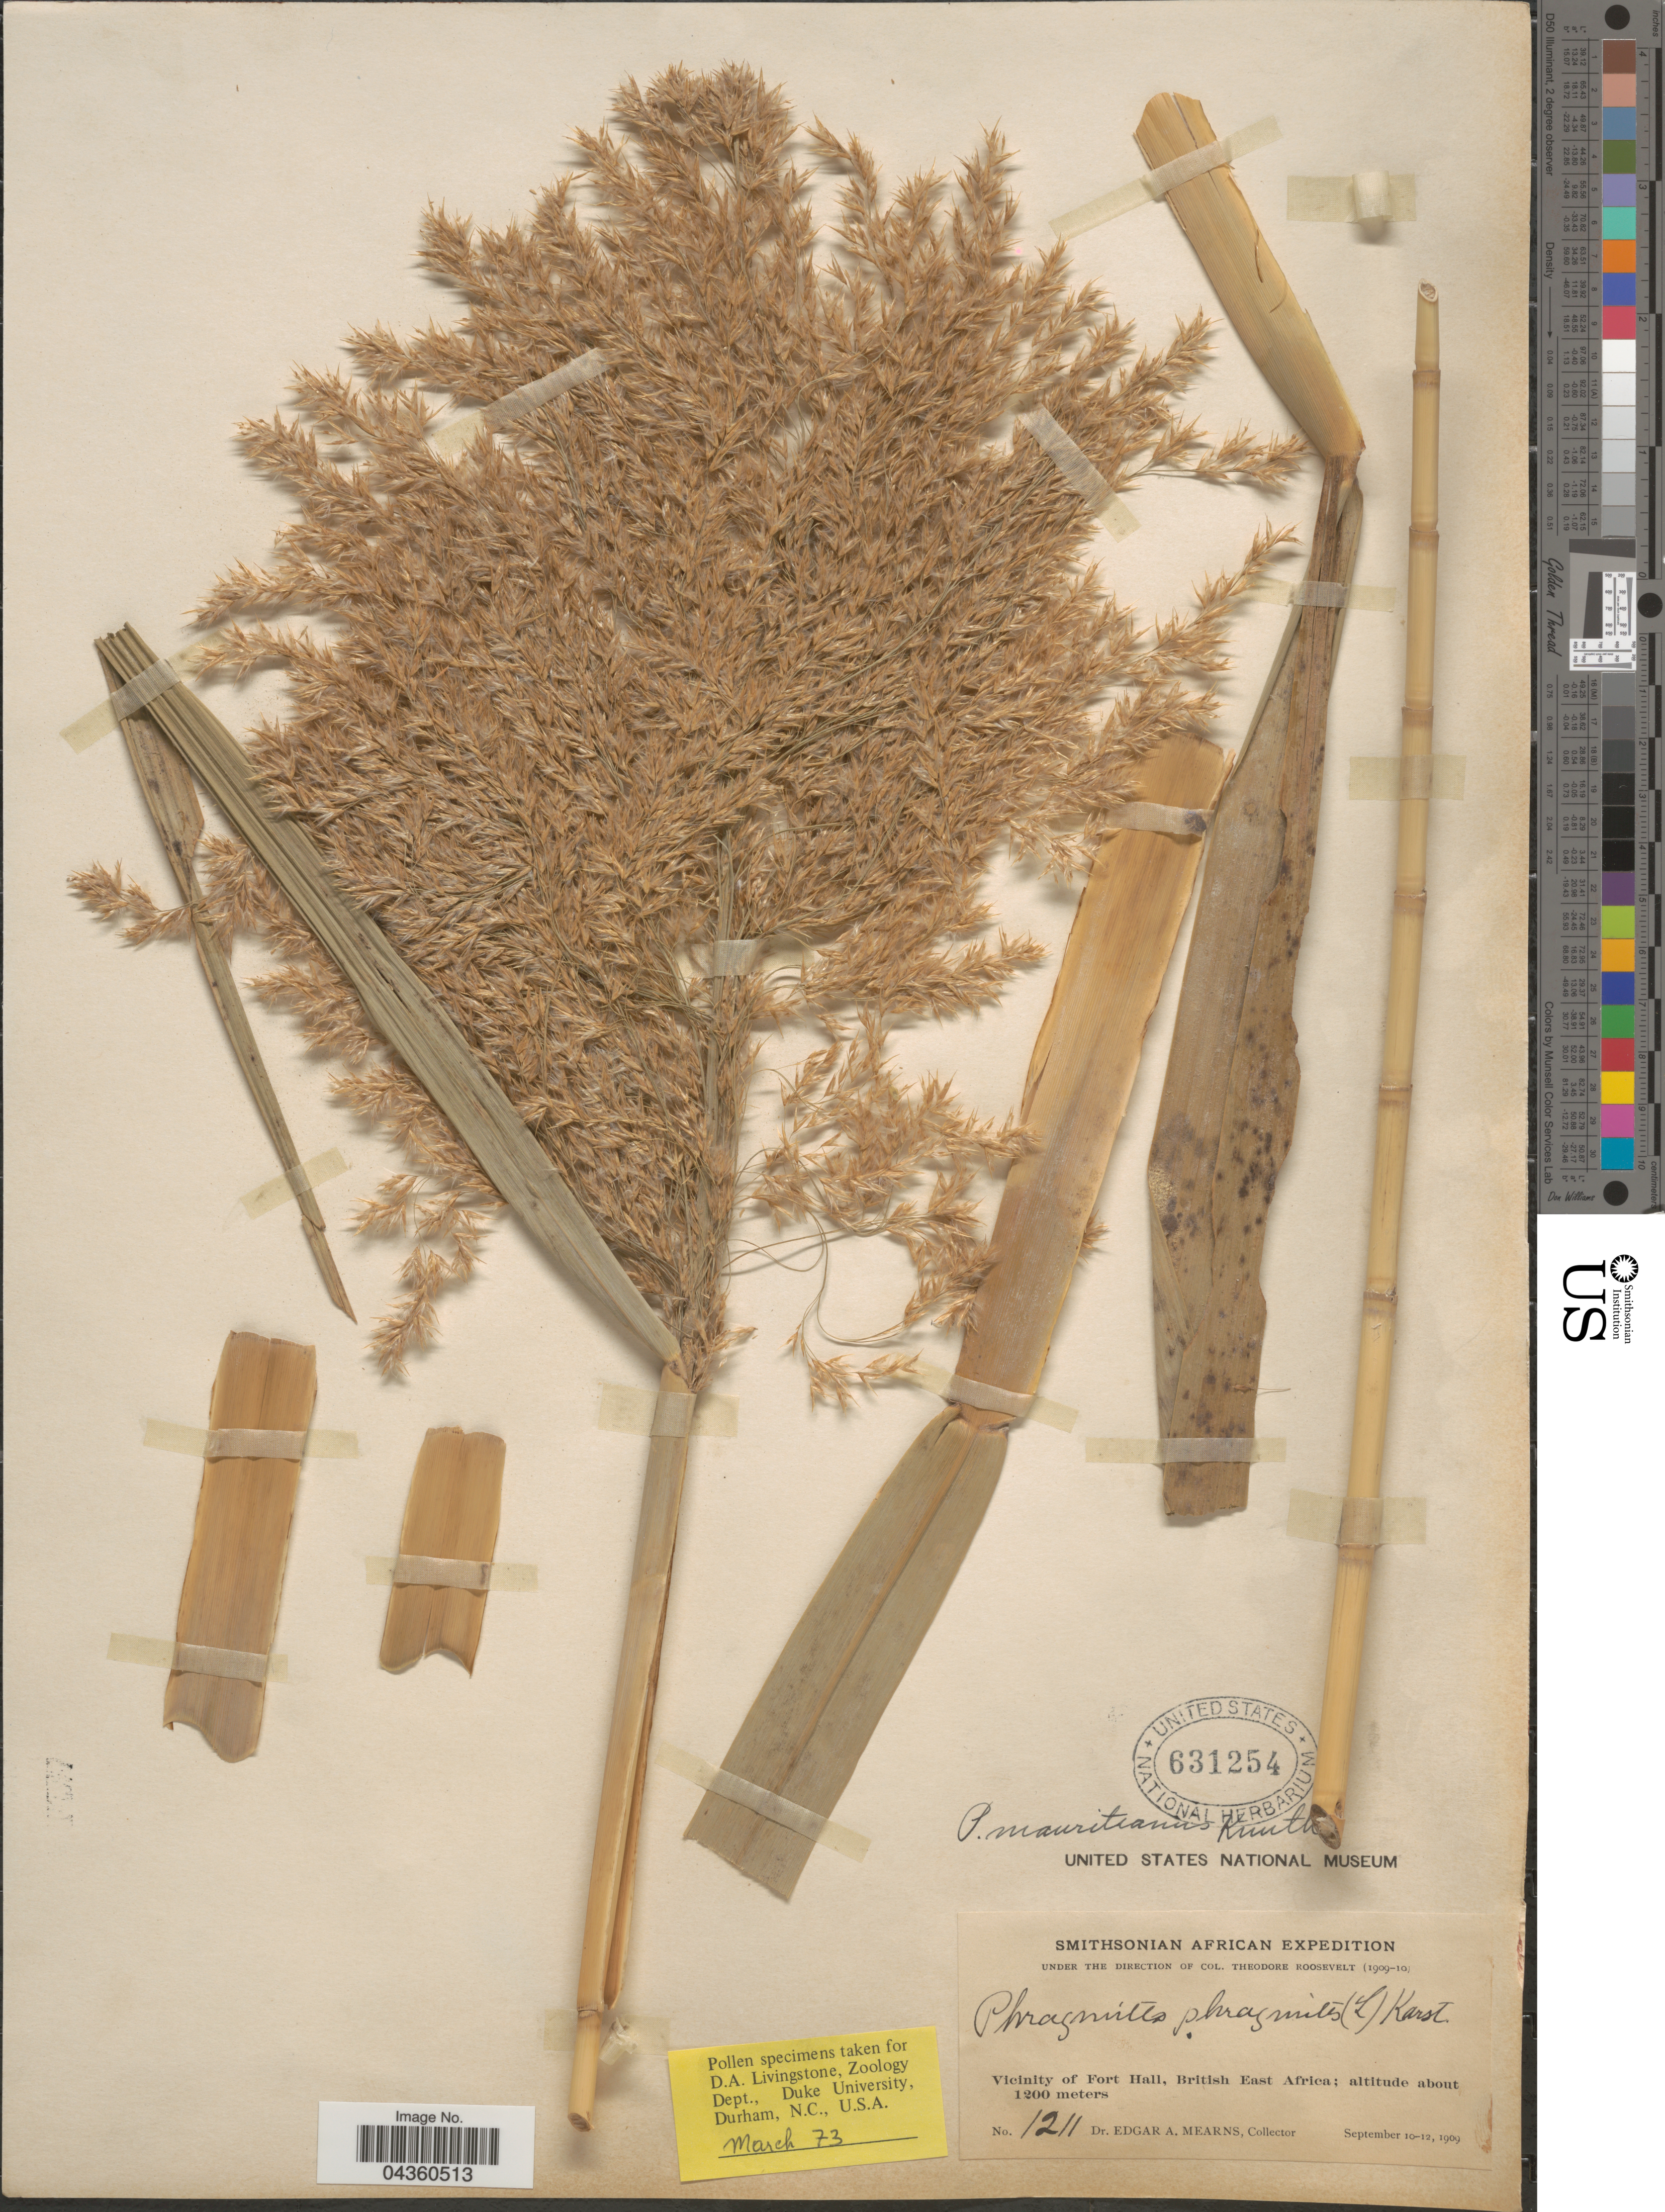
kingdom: Plantae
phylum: Tracheophyta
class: Liliopsida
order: Poales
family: Poaceae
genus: Phragmites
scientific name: Phragmites mauritianus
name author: Kunth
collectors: E. A. Mearns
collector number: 1211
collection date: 1909-09-10/1909-09-12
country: Kenya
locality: Smithsonian African Expedition. Vicinity of Fort Hall, British East Africa.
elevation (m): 1200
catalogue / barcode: US 631254